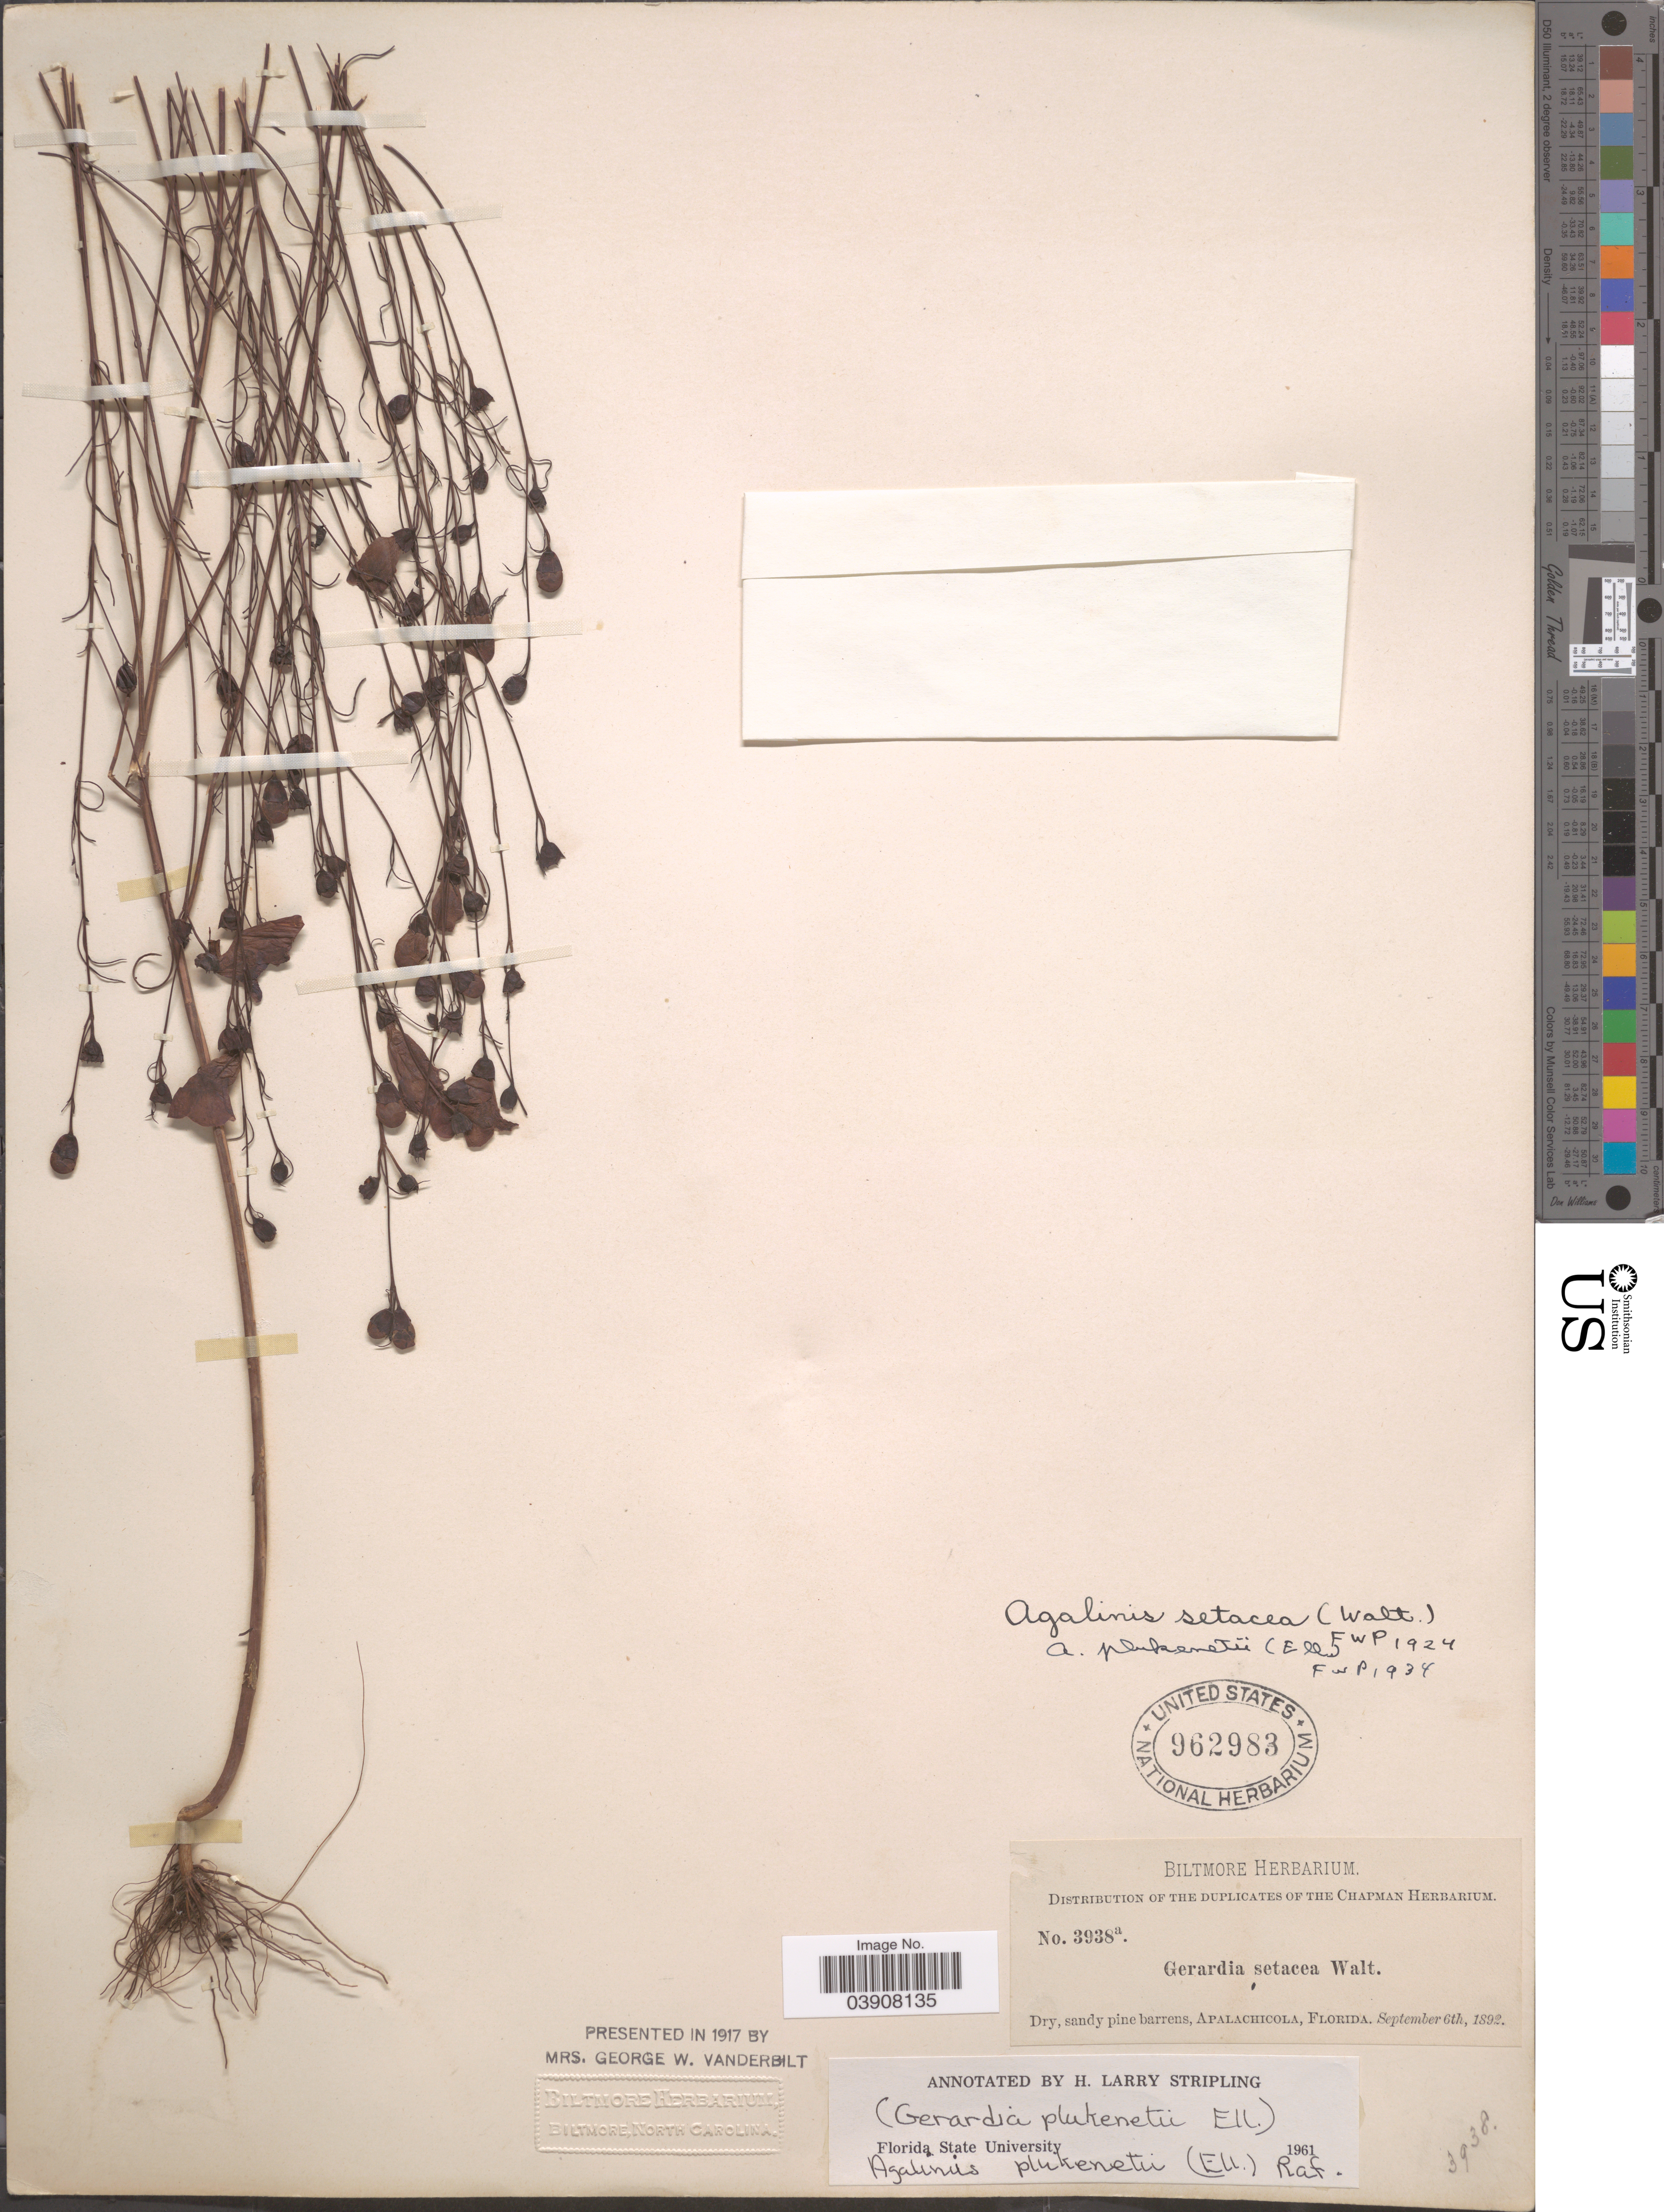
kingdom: Plantae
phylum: Tracheophyta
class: Magnoliopsida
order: Lamiales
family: Orobanchaceae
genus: Agalinis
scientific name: Agalinis plukenetii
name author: (Elliott) Raf.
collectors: ex herb. Biltmore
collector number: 3938a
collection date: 1892-09-06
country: United States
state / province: Florida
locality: Dry, sandy pine barrens, Apalachicola.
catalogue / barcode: US 962983